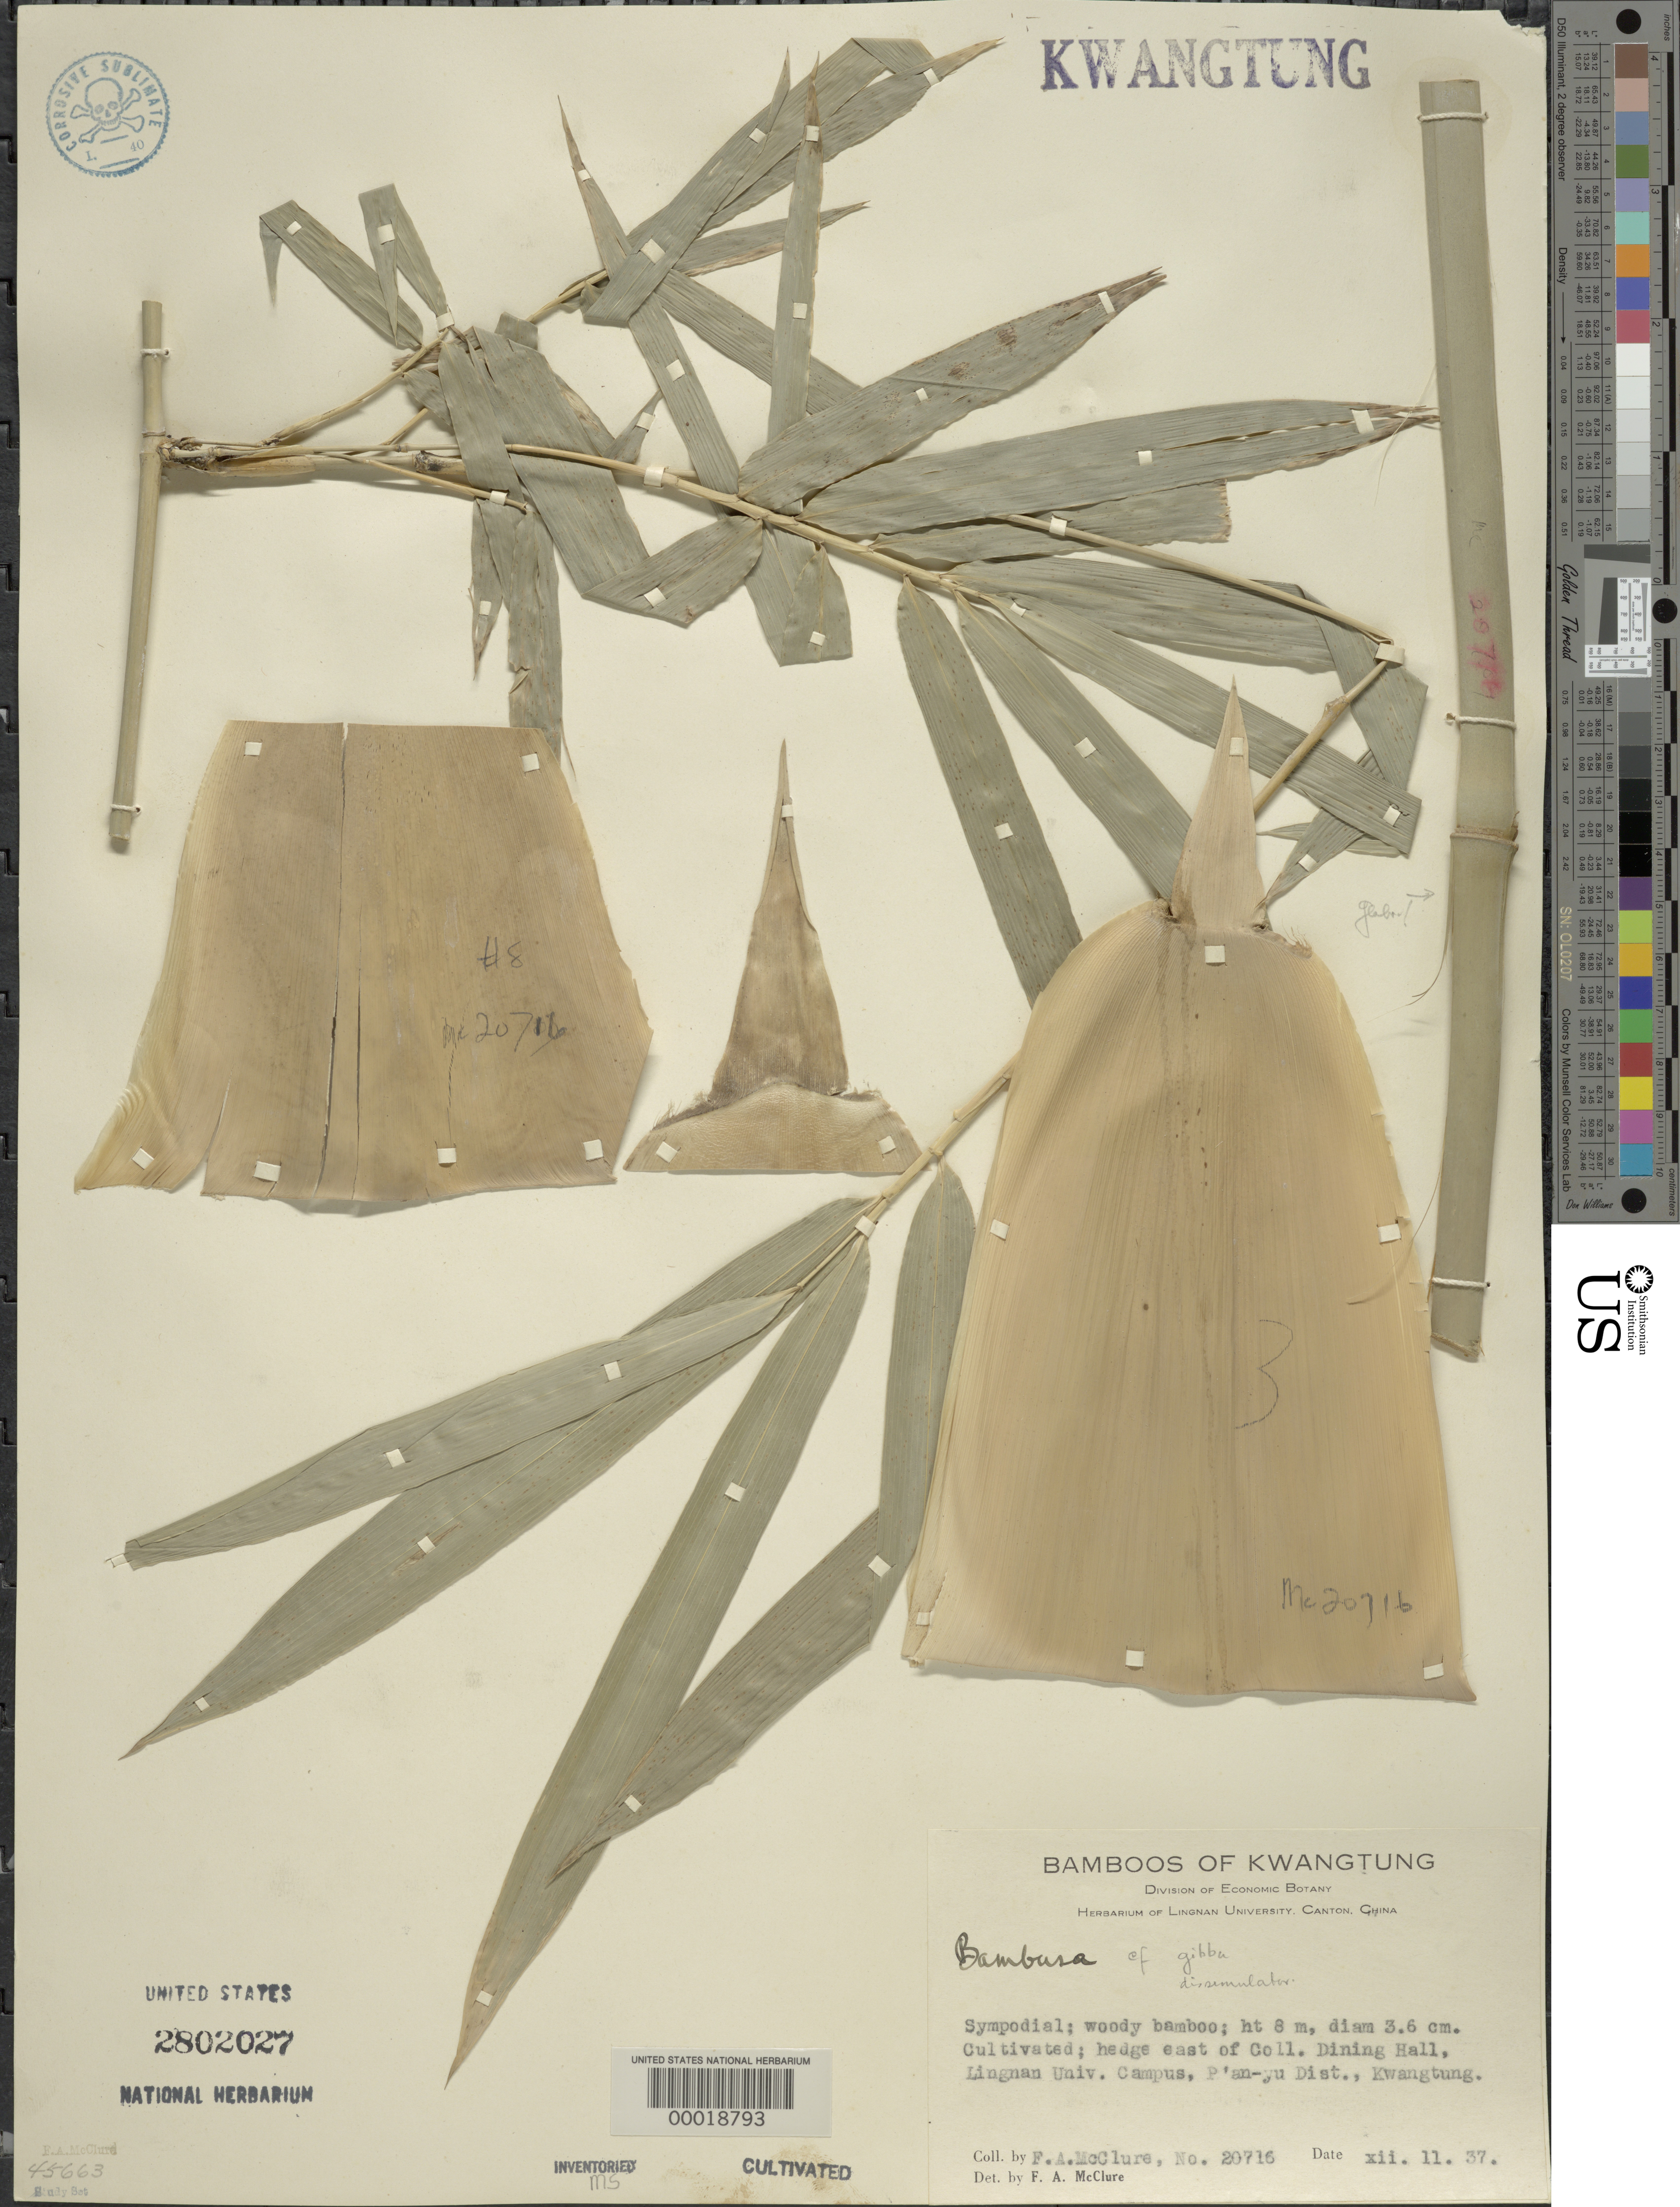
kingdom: Plantae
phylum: Tracheophyta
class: Liliopsida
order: Poales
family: Poaceae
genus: Bambusa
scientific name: Bambusa sp.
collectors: F. A. McClure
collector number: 20715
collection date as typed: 11 Dec 1937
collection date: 1937-12-11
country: China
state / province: Guangdong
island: Honam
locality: Lingnan university campus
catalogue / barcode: US 2802027